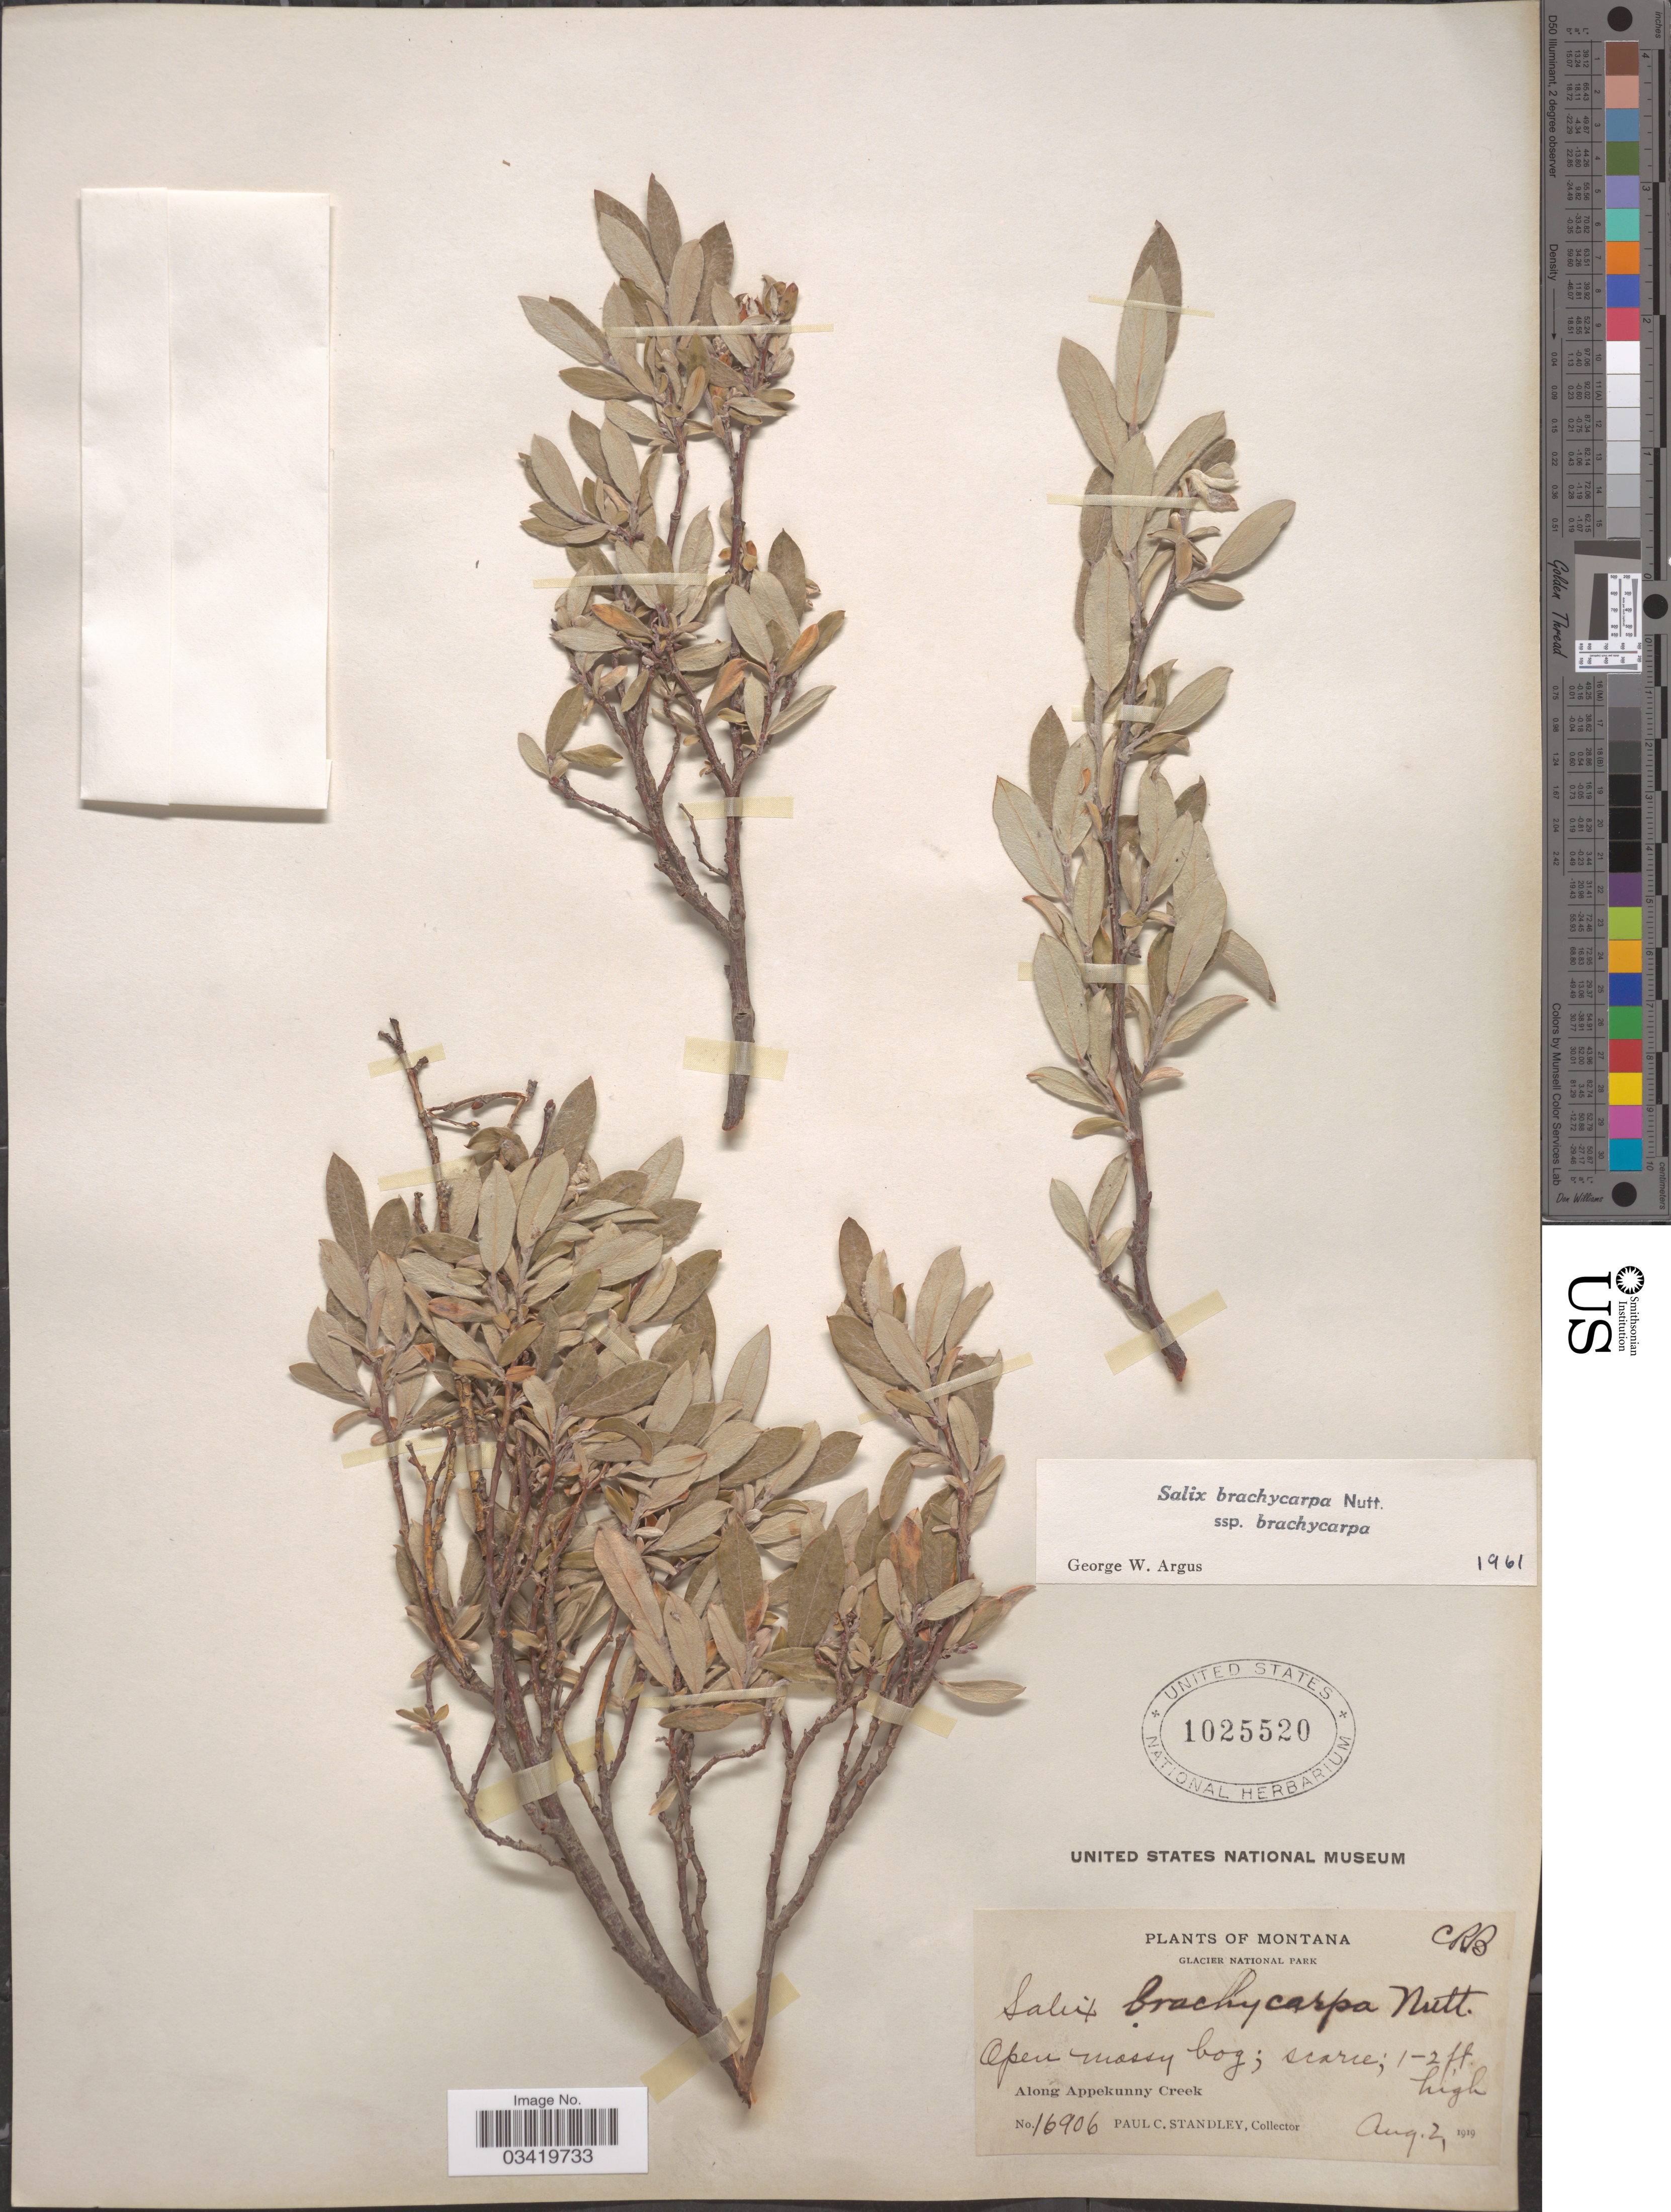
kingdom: Plantae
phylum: Tracheophyta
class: Magnoliopsida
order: Malpighiales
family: Salicaceae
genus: Salix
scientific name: Salix brachycarpa subsp. brachycarpa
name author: Nutt.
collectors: P. C. Standley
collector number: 16906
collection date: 1919-08-02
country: United States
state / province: Montana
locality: Glacier National Park. Along Appekunny Creek.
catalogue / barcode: US 1025520